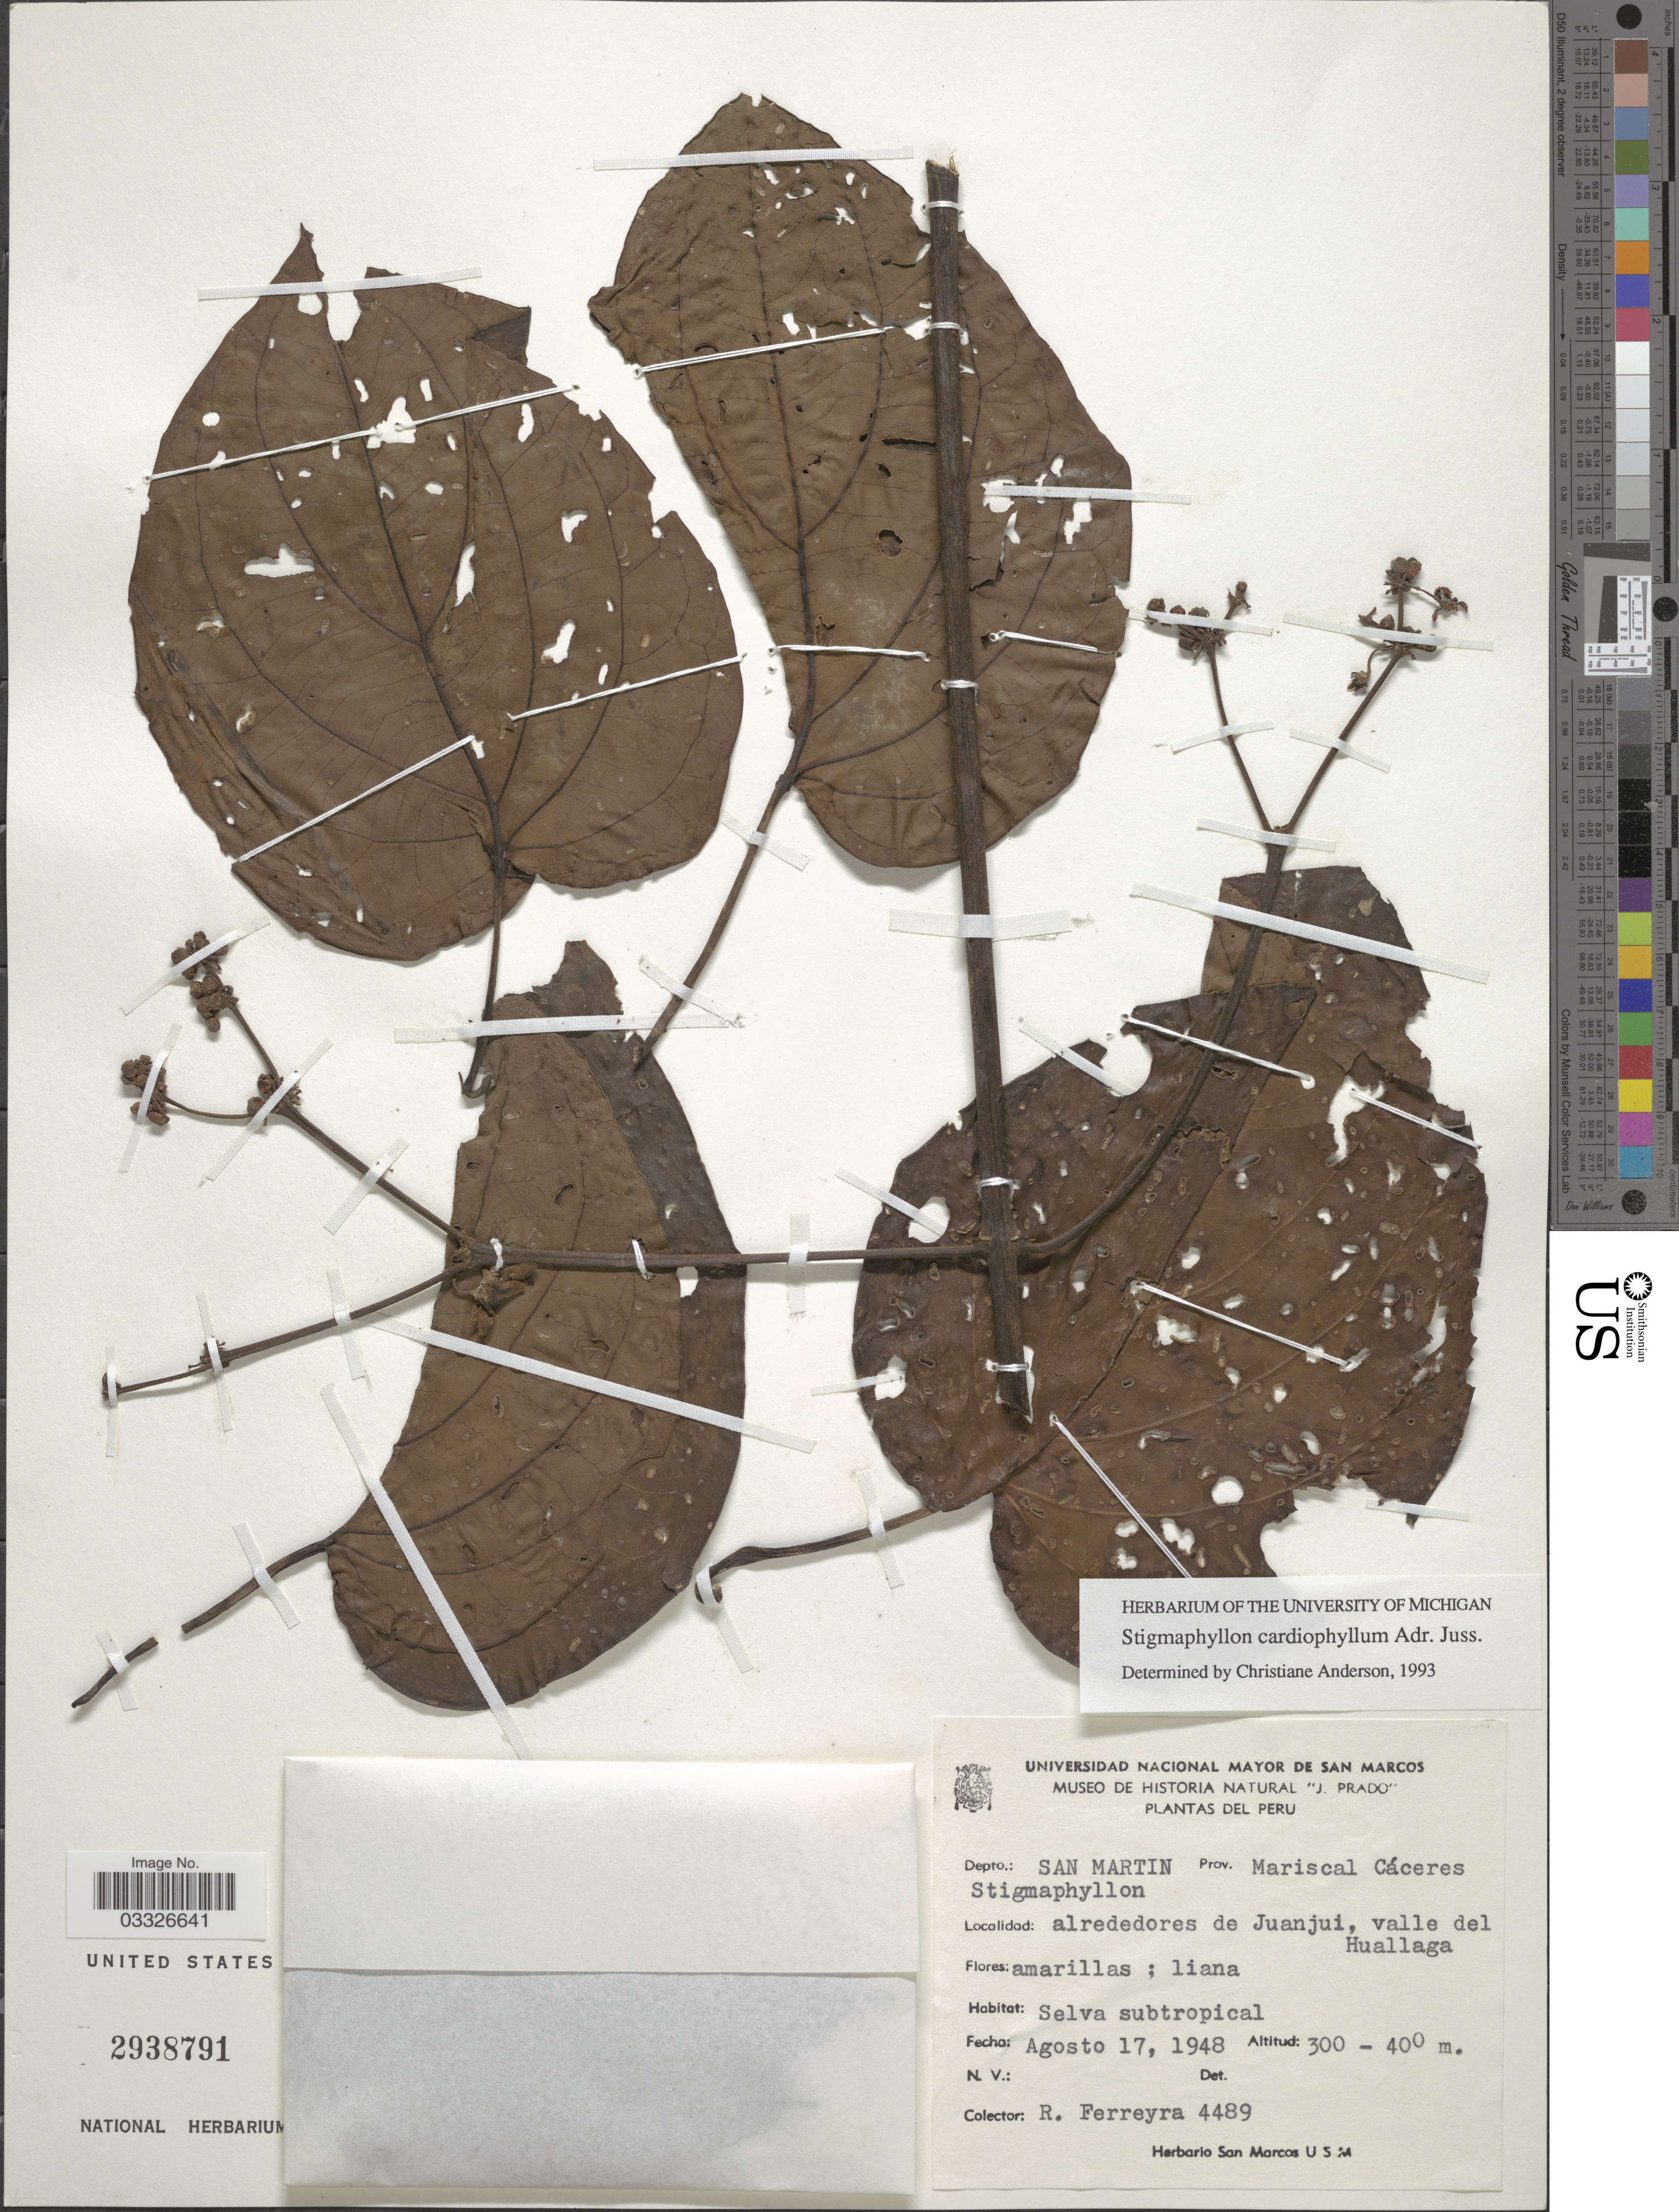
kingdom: Plantae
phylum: Tracheophyta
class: Magnoliopsida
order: Malpighiales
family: Malpighiaceae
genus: Stigmaphyllon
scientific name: Stigmaphyllon cardiophyllum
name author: A. Juss.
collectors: R. A. Ferreyra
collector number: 4489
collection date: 1948-08-17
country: Peru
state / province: San Martín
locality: Depto.: San Martin. Prov. Mariscal Cáceres, alrededores de Juanjui, valle del Huallaga.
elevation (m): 300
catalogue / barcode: US 2938791